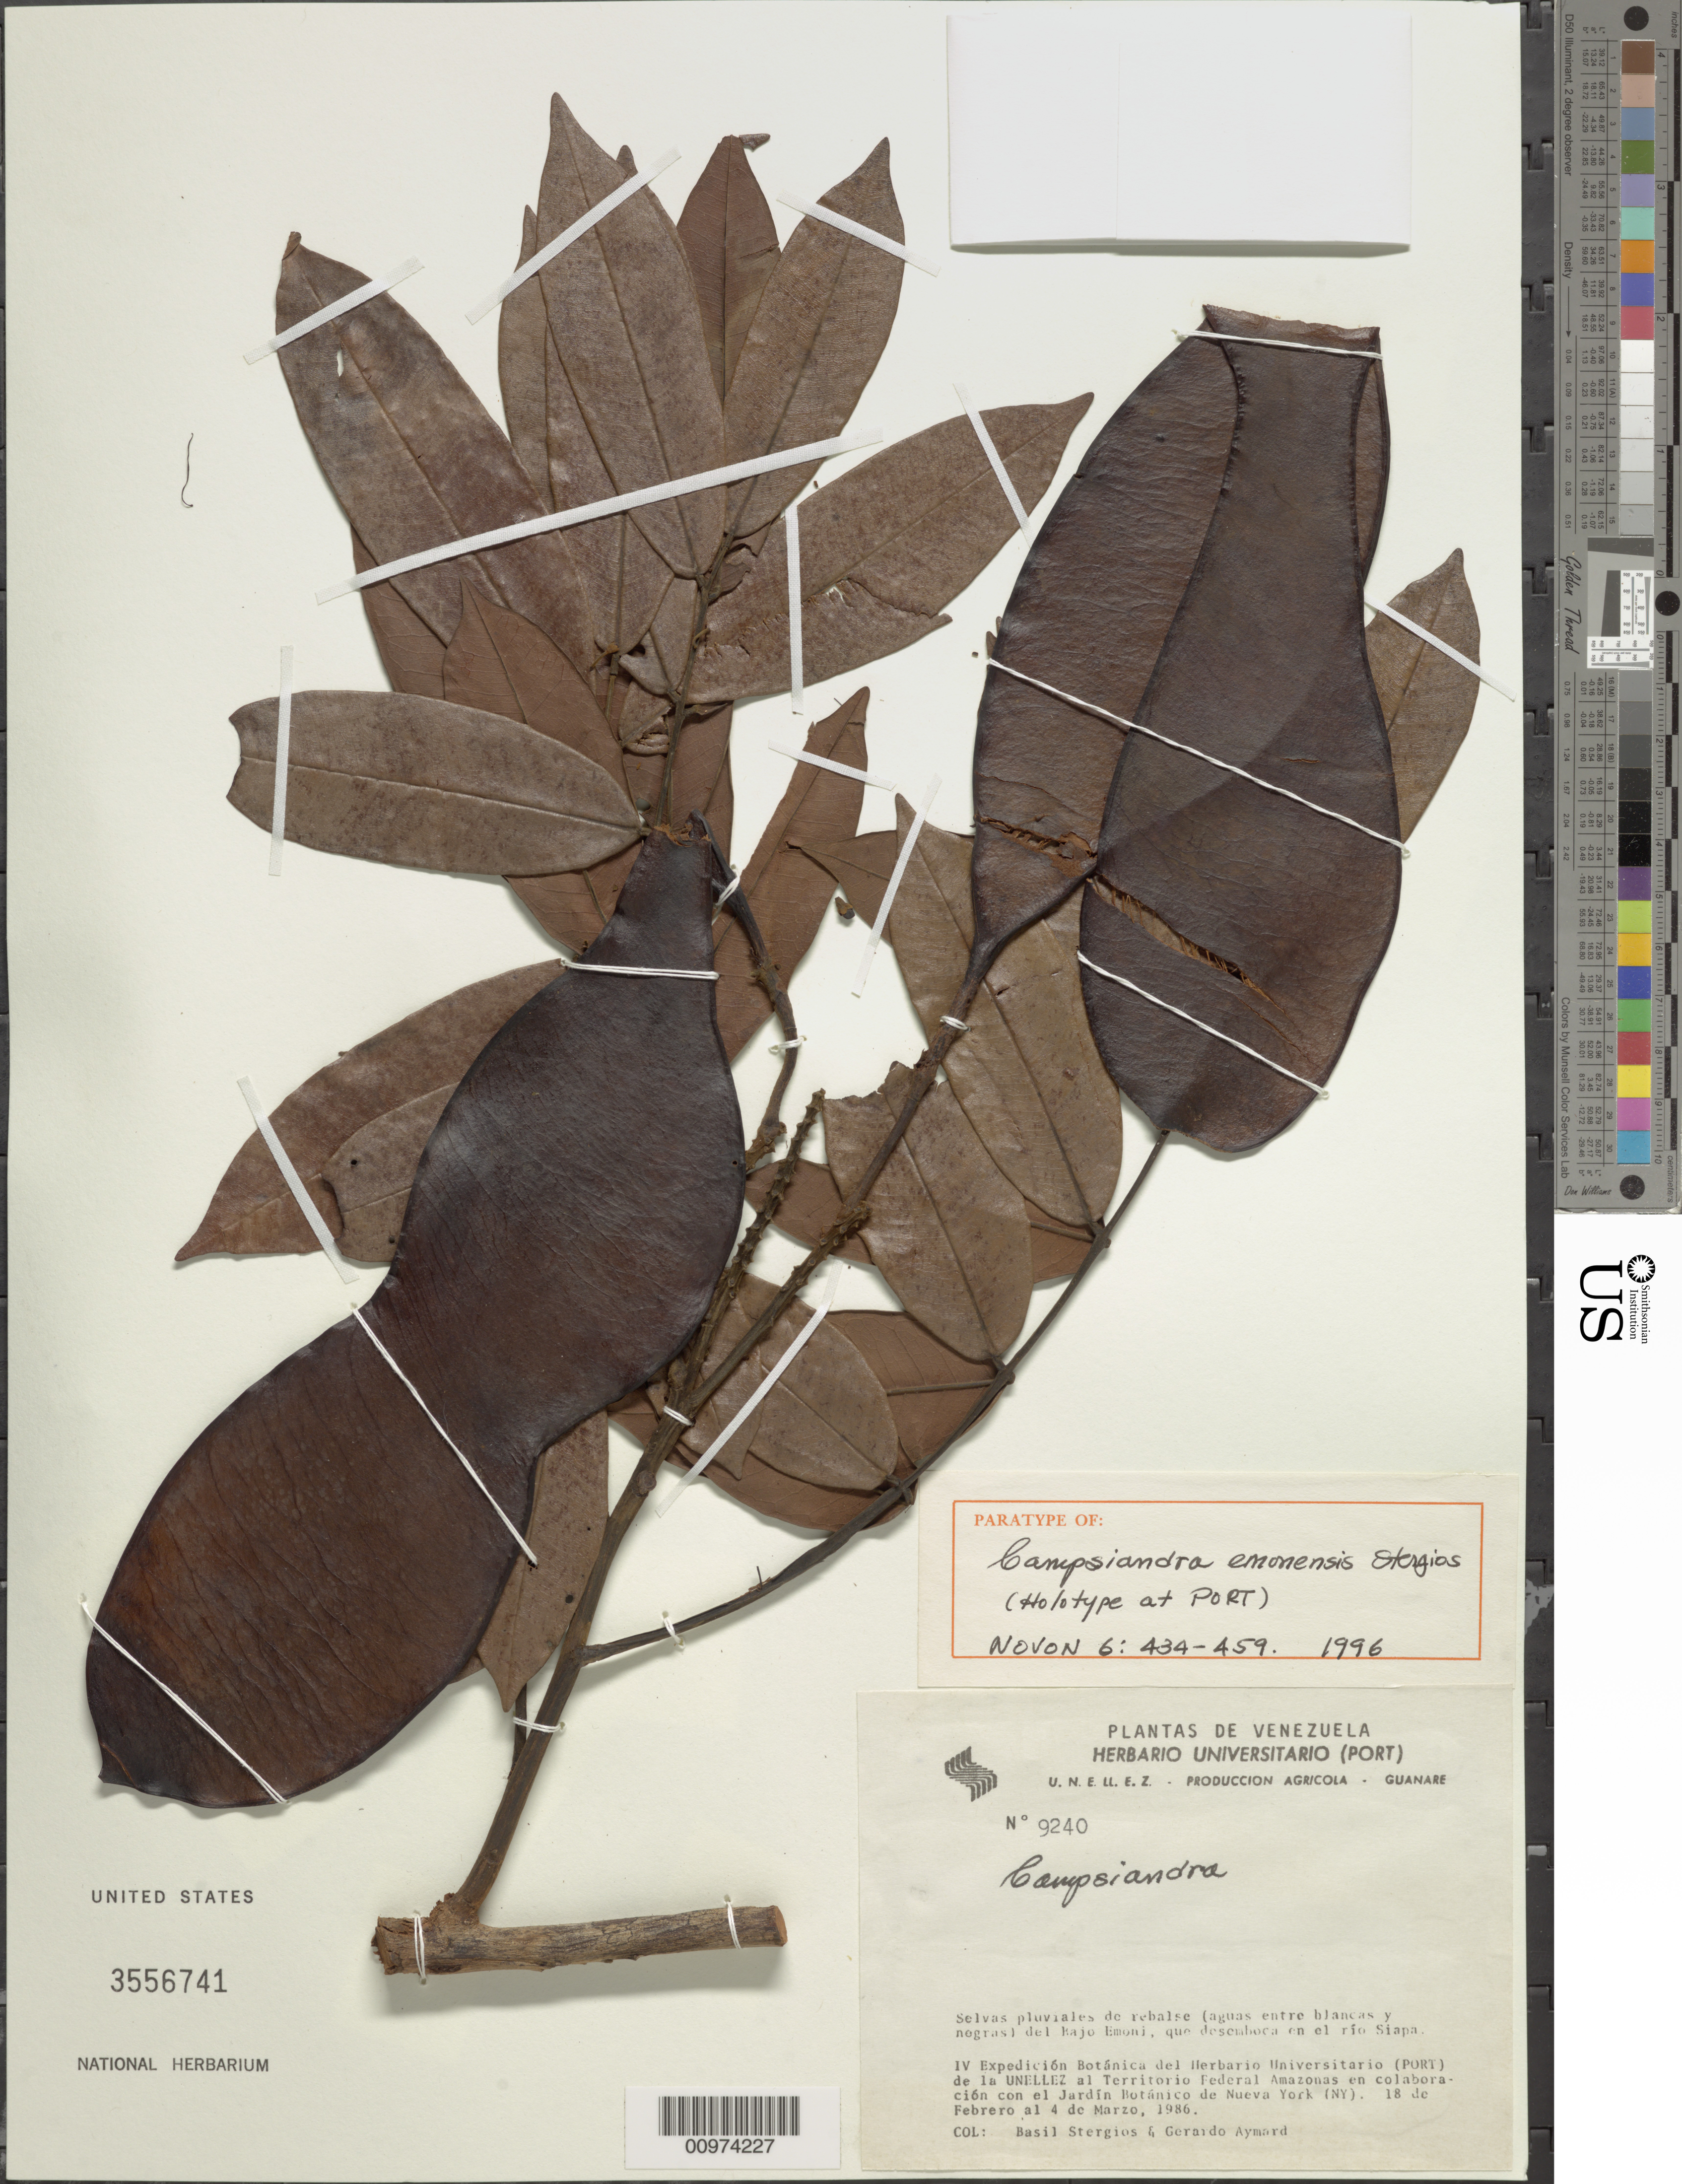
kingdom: Plantae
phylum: Tracheophyta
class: Magnoliopsida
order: Fabales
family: Fabaceae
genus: Campsiandra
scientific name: Campsiandra emonensis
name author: Stergios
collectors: B. G. Stergios & G. A. Aymard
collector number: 9240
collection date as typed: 18-Feb-86 to 4-Mar-86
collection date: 1986-02-18/1986-03-04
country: Venezuela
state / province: Amazonas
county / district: Río Negro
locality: Bajo Emoni, que descemboca en el rio Siapa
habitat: Selvas pluviales de rebalse (aguas entre blancas y negras)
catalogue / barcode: US 3556741